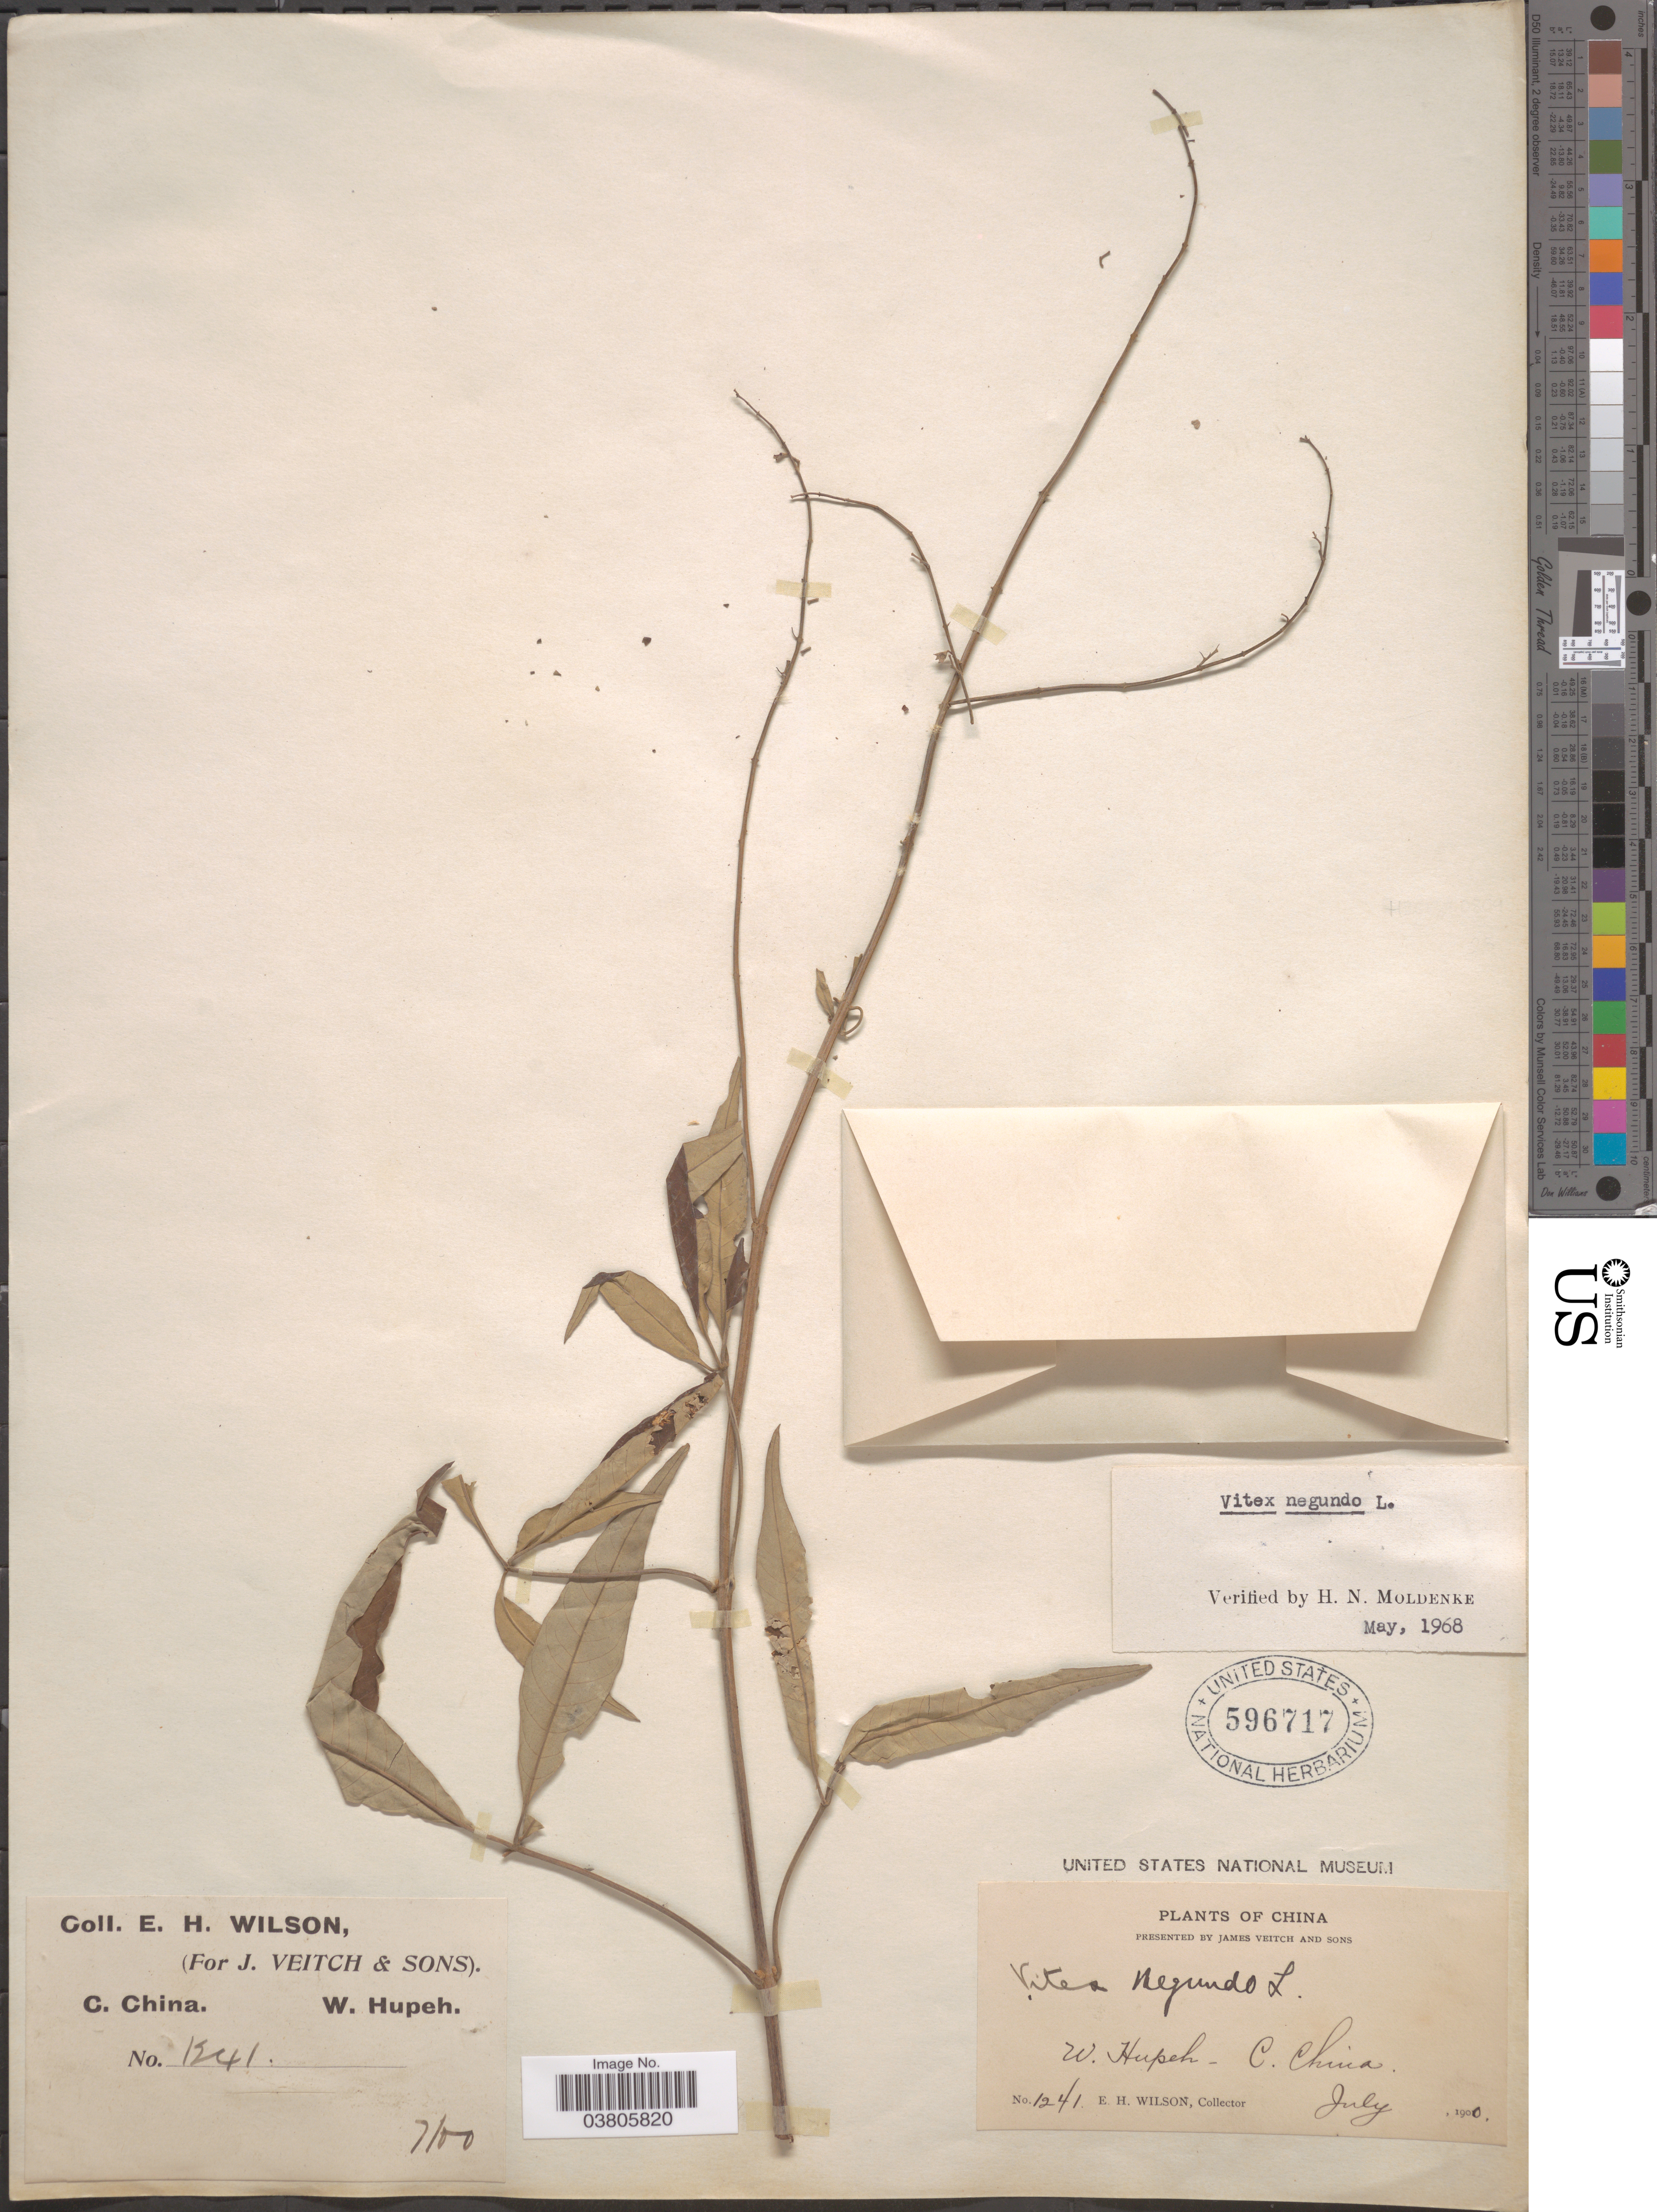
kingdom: Plantae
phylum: Tracheophyta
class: Magnoliopsida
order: Lamiales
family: Lamiaceae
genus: Vitex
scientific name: Vitex negundo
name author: L.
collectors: E. Wilson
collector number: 1241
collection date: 1900-07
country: China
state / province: Hubei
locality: C. China. W. Hupeh.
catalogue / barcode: US 596717